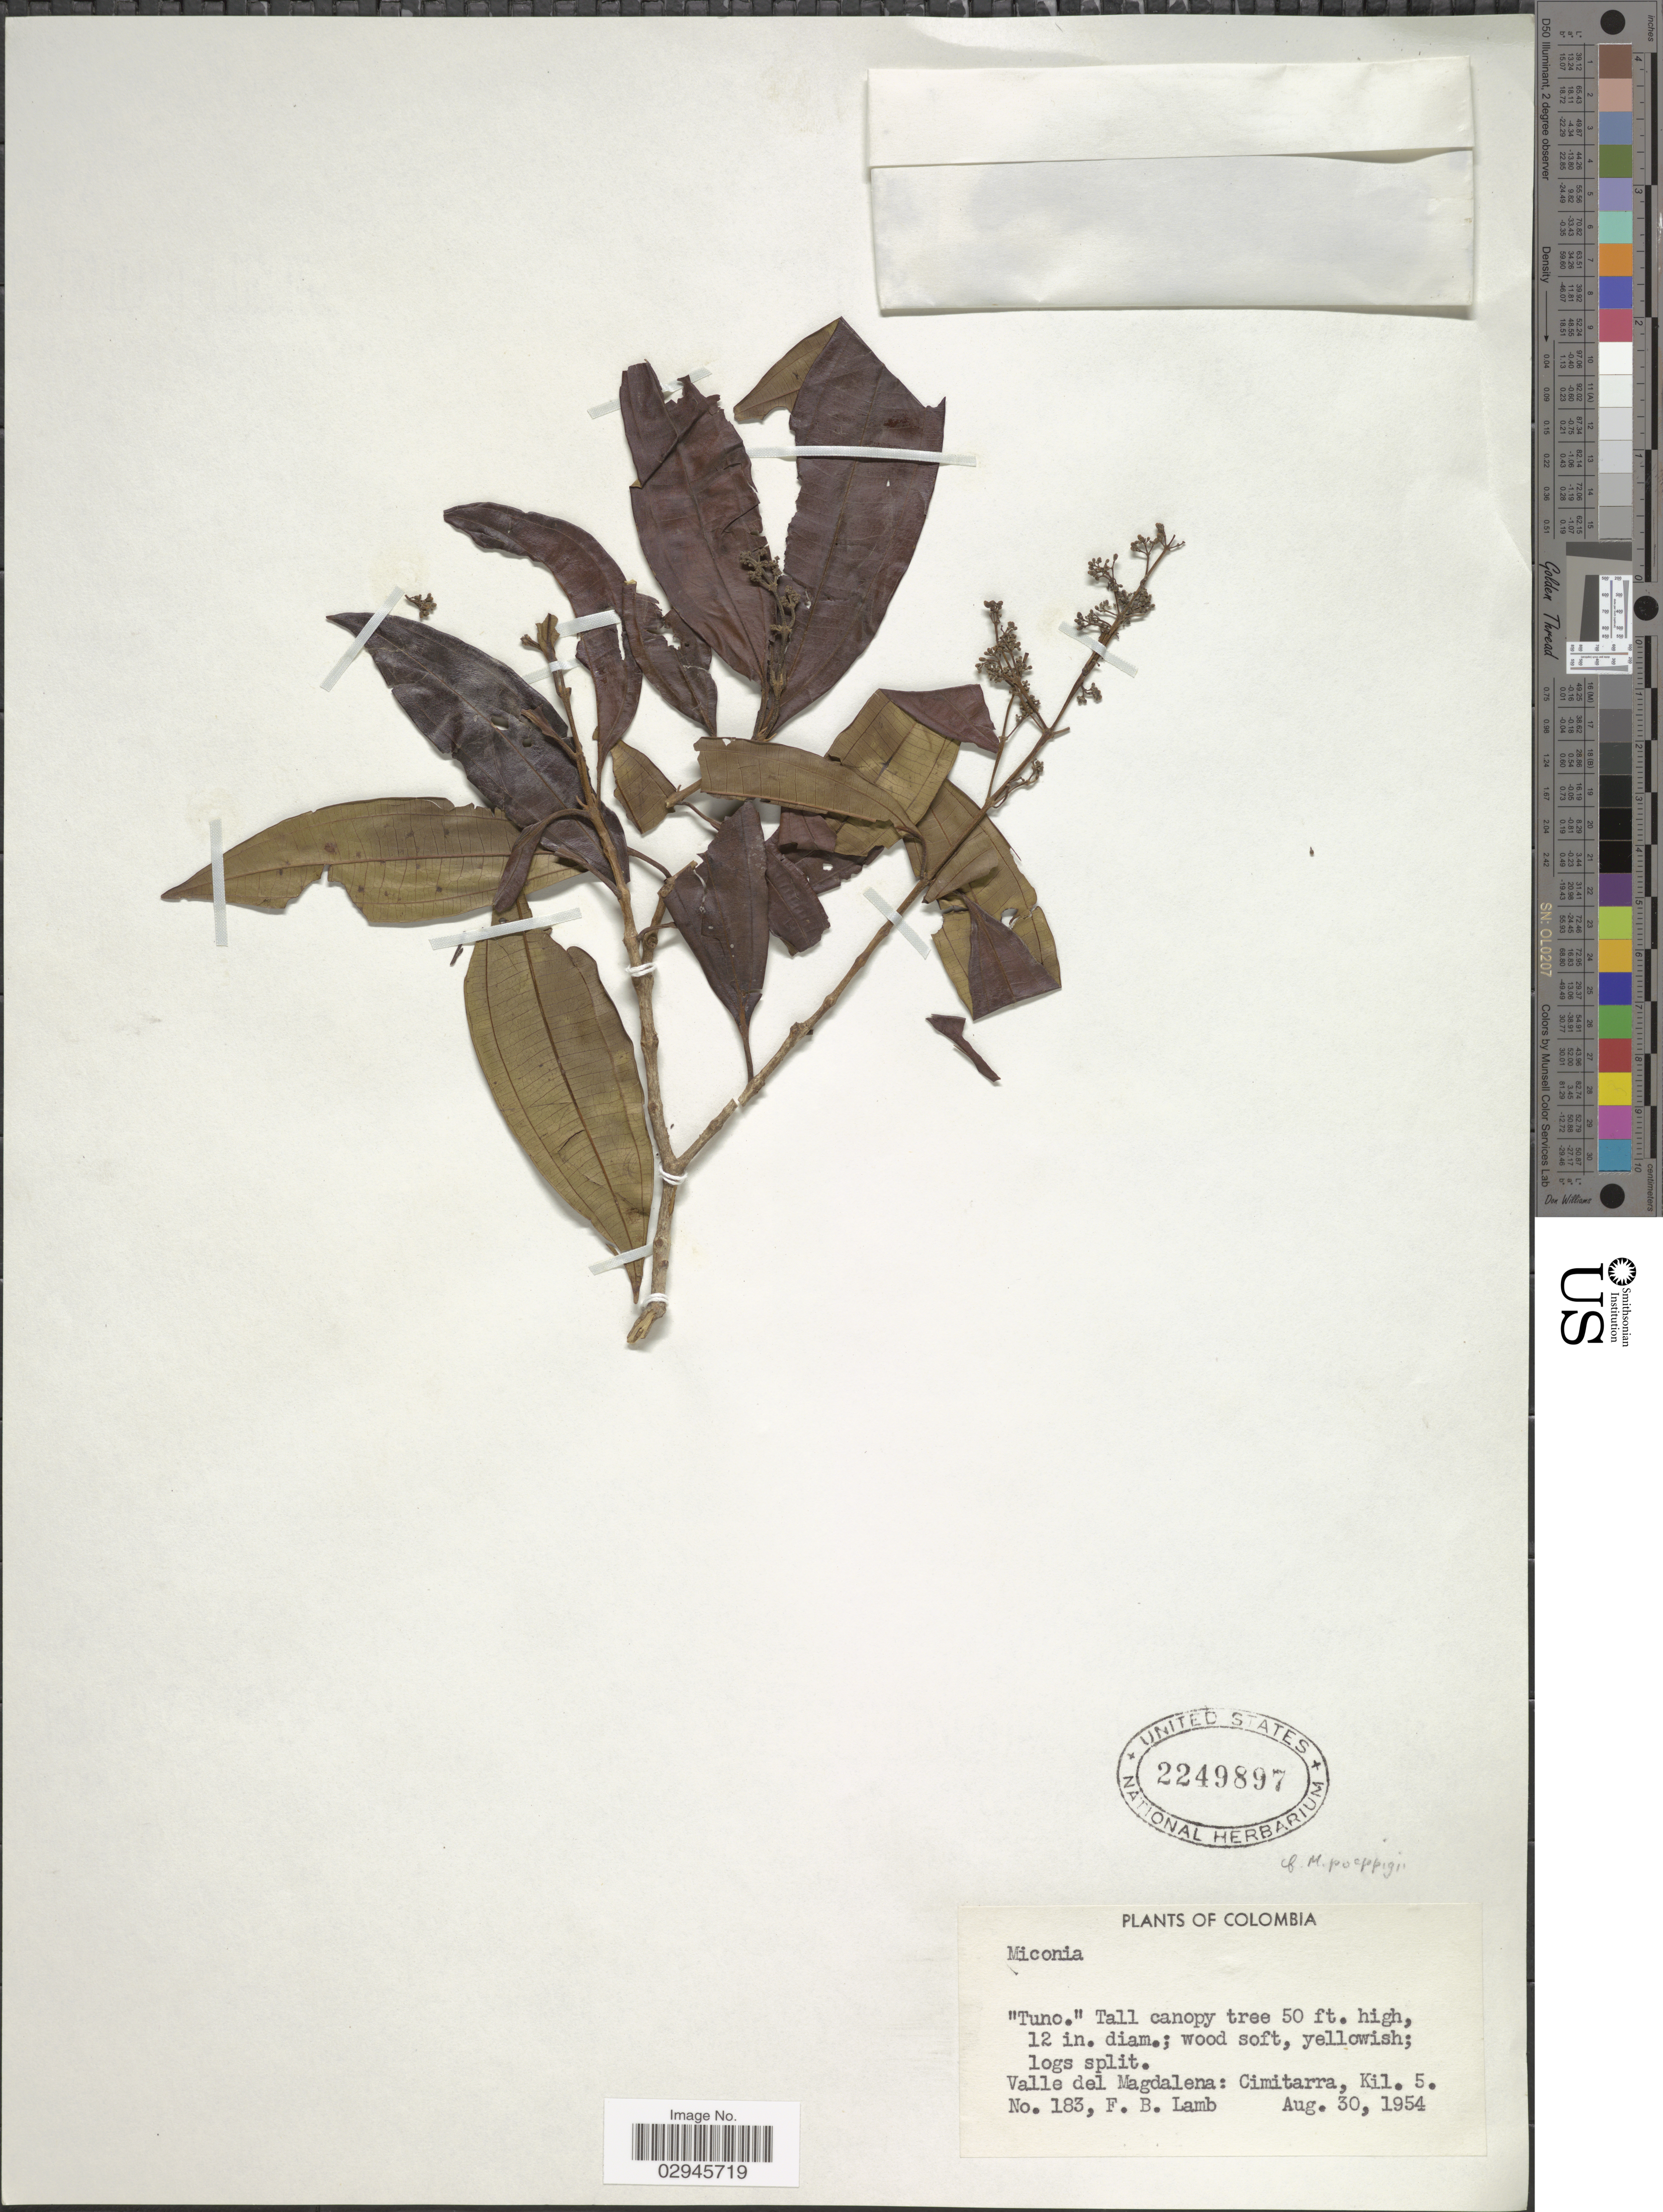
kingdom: Plantae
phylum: Tracheophyta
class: Magnoliopsida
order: Myrtales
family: Melastomataceae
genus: Miconia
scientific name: Miconia sp.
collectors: F. B. Lamb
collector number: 183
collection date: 1954-08-30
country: Colombia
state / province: Magdalena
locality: Valle del Magdalena: Cimitarra, Kil. 5.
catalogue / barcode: US 2249897